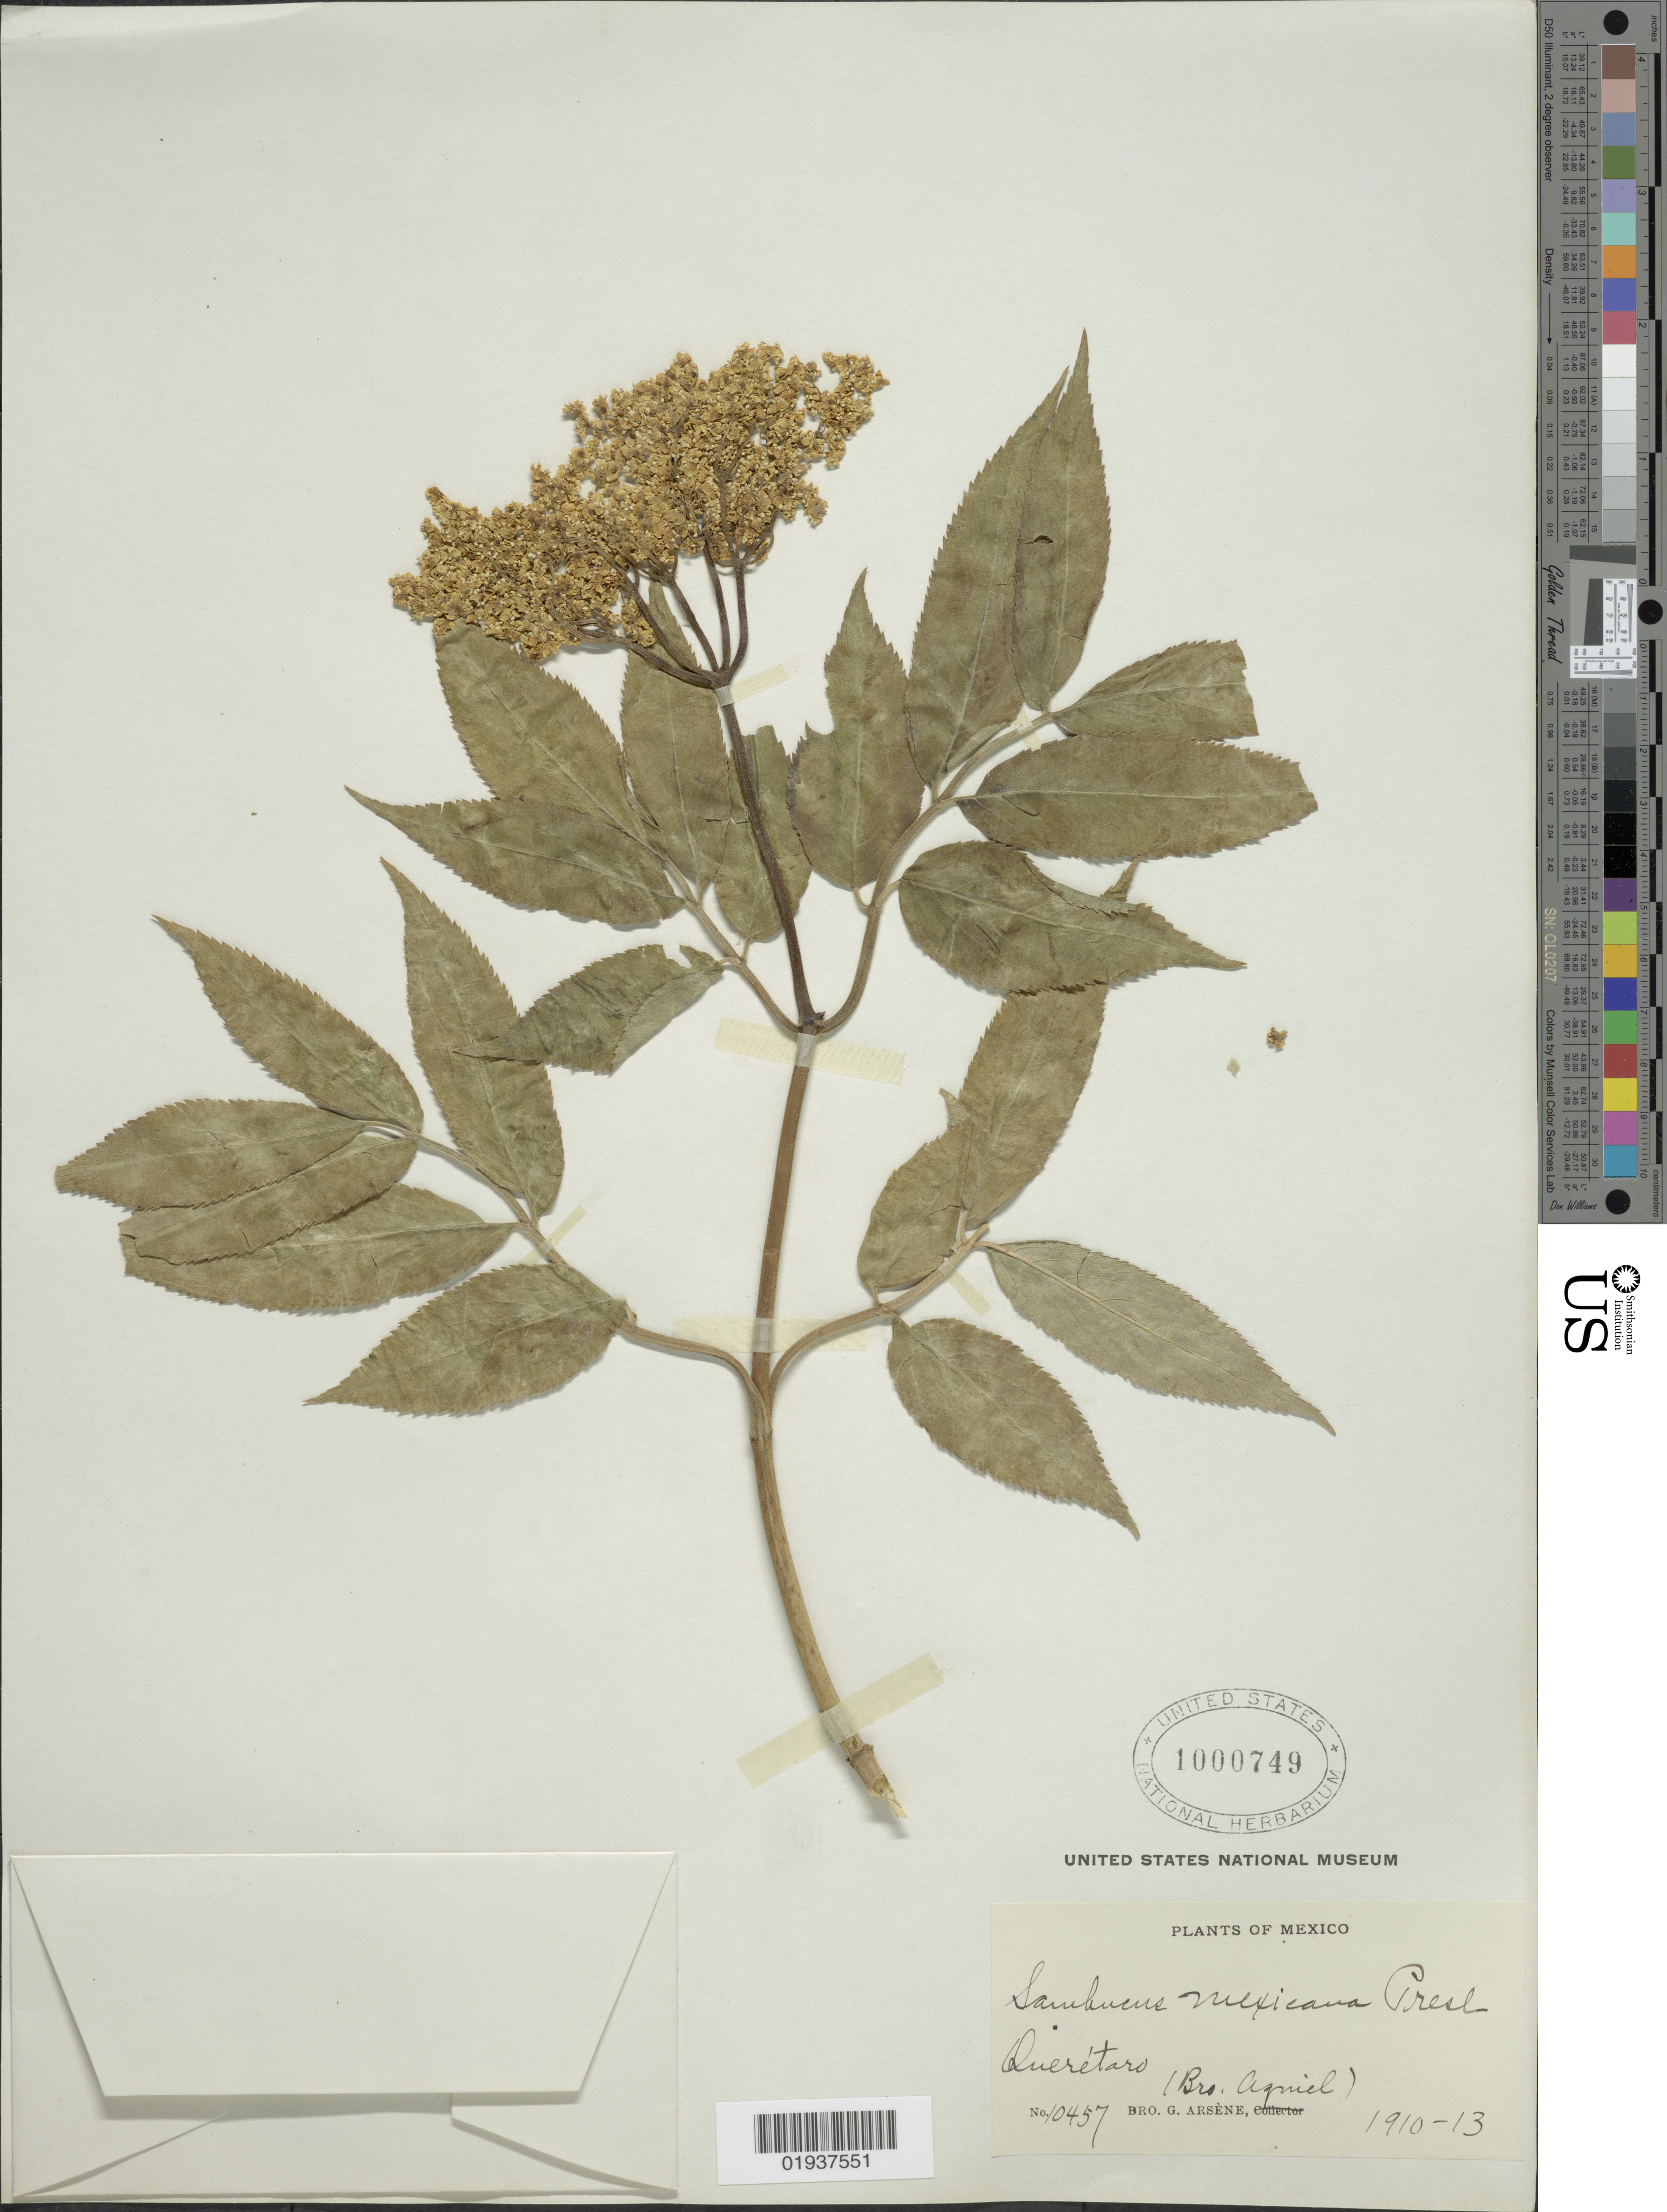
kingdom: Plantae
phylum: Tracheophyta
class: Magnoliopsida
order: Dipsacales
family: Viburnaceae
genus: Sambucus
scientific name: Sambucus mexicana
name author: C. Presl ex DC.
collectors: Bro. G. Arsène & Bro. Agniel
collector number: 10457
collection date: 1910/1913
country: Mexico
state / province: Querétaro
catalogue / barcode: US 1000749